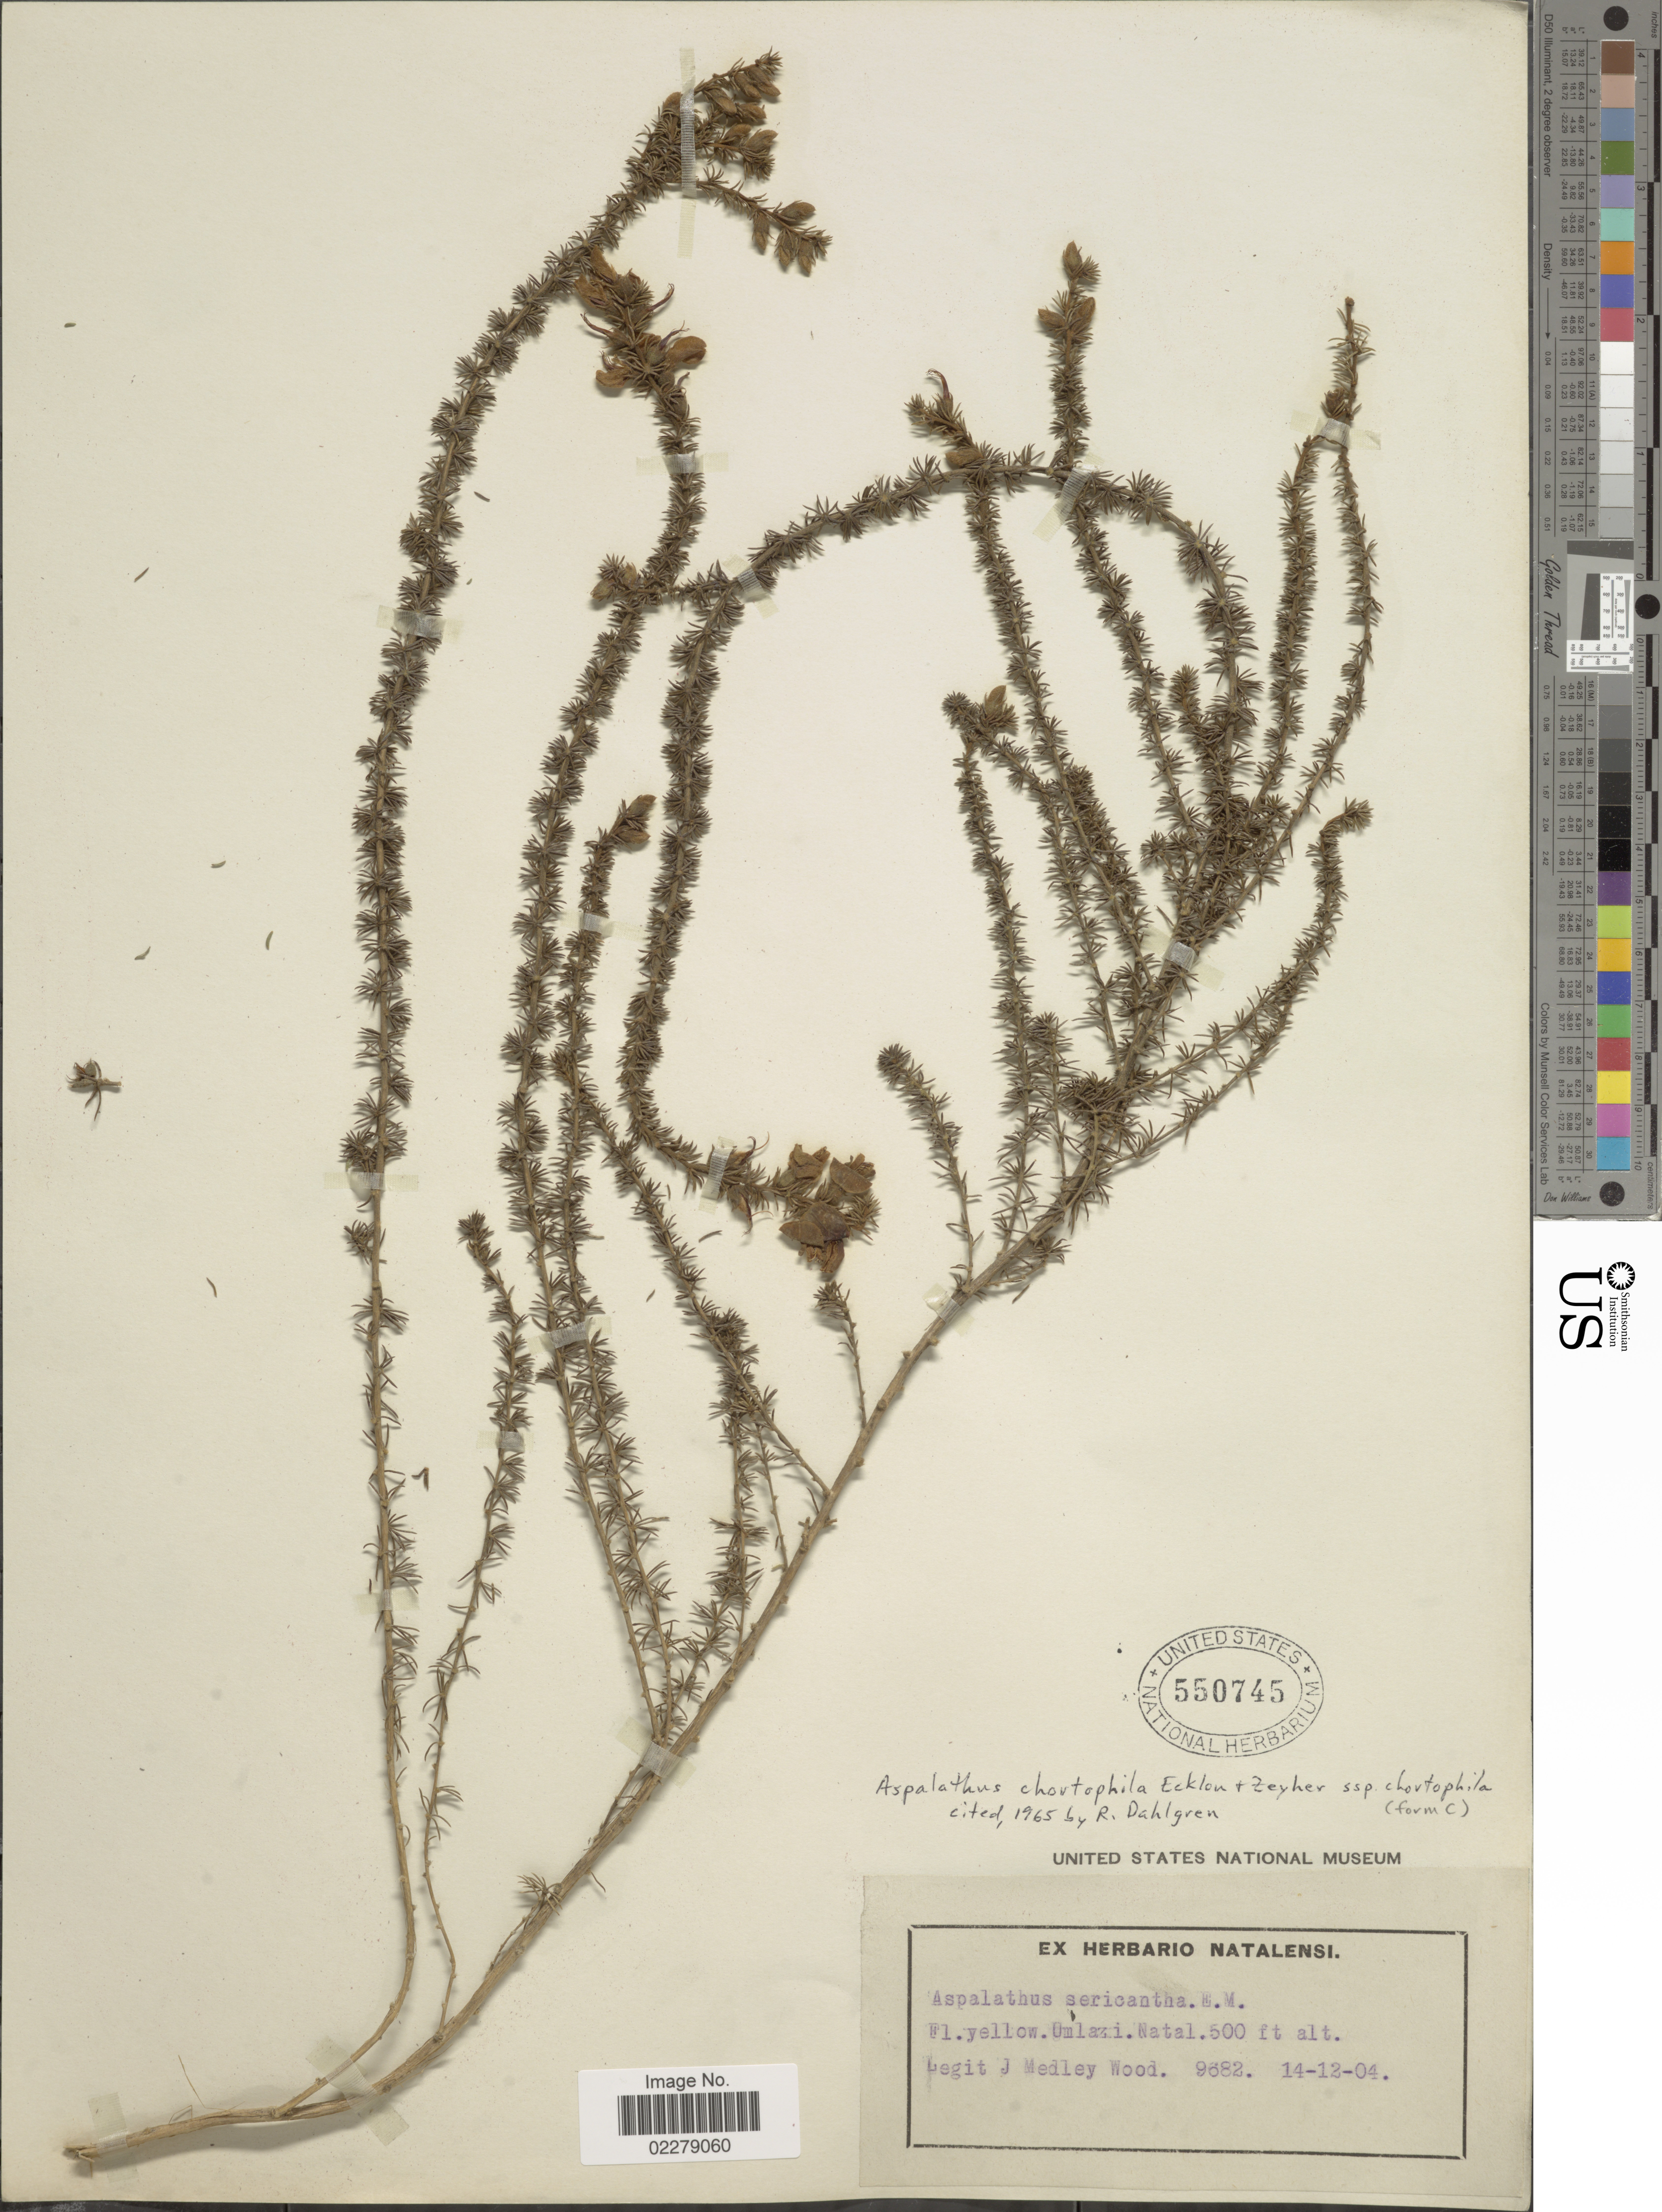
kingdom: Plantae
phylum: Tracheophyta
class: Magnoliopsida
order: Fabales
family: Fabaceae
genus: Aspalathus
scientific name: Aspalathus chortophila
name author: Eckl. & Zeyh.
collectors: J. Medley Wood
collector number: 9682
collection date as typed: Transcribed d/m/y: 14/12/4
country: South Africa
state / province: KwaZulu-Natal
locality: Omlazi, Natal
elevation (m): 152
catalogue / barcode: US 550745